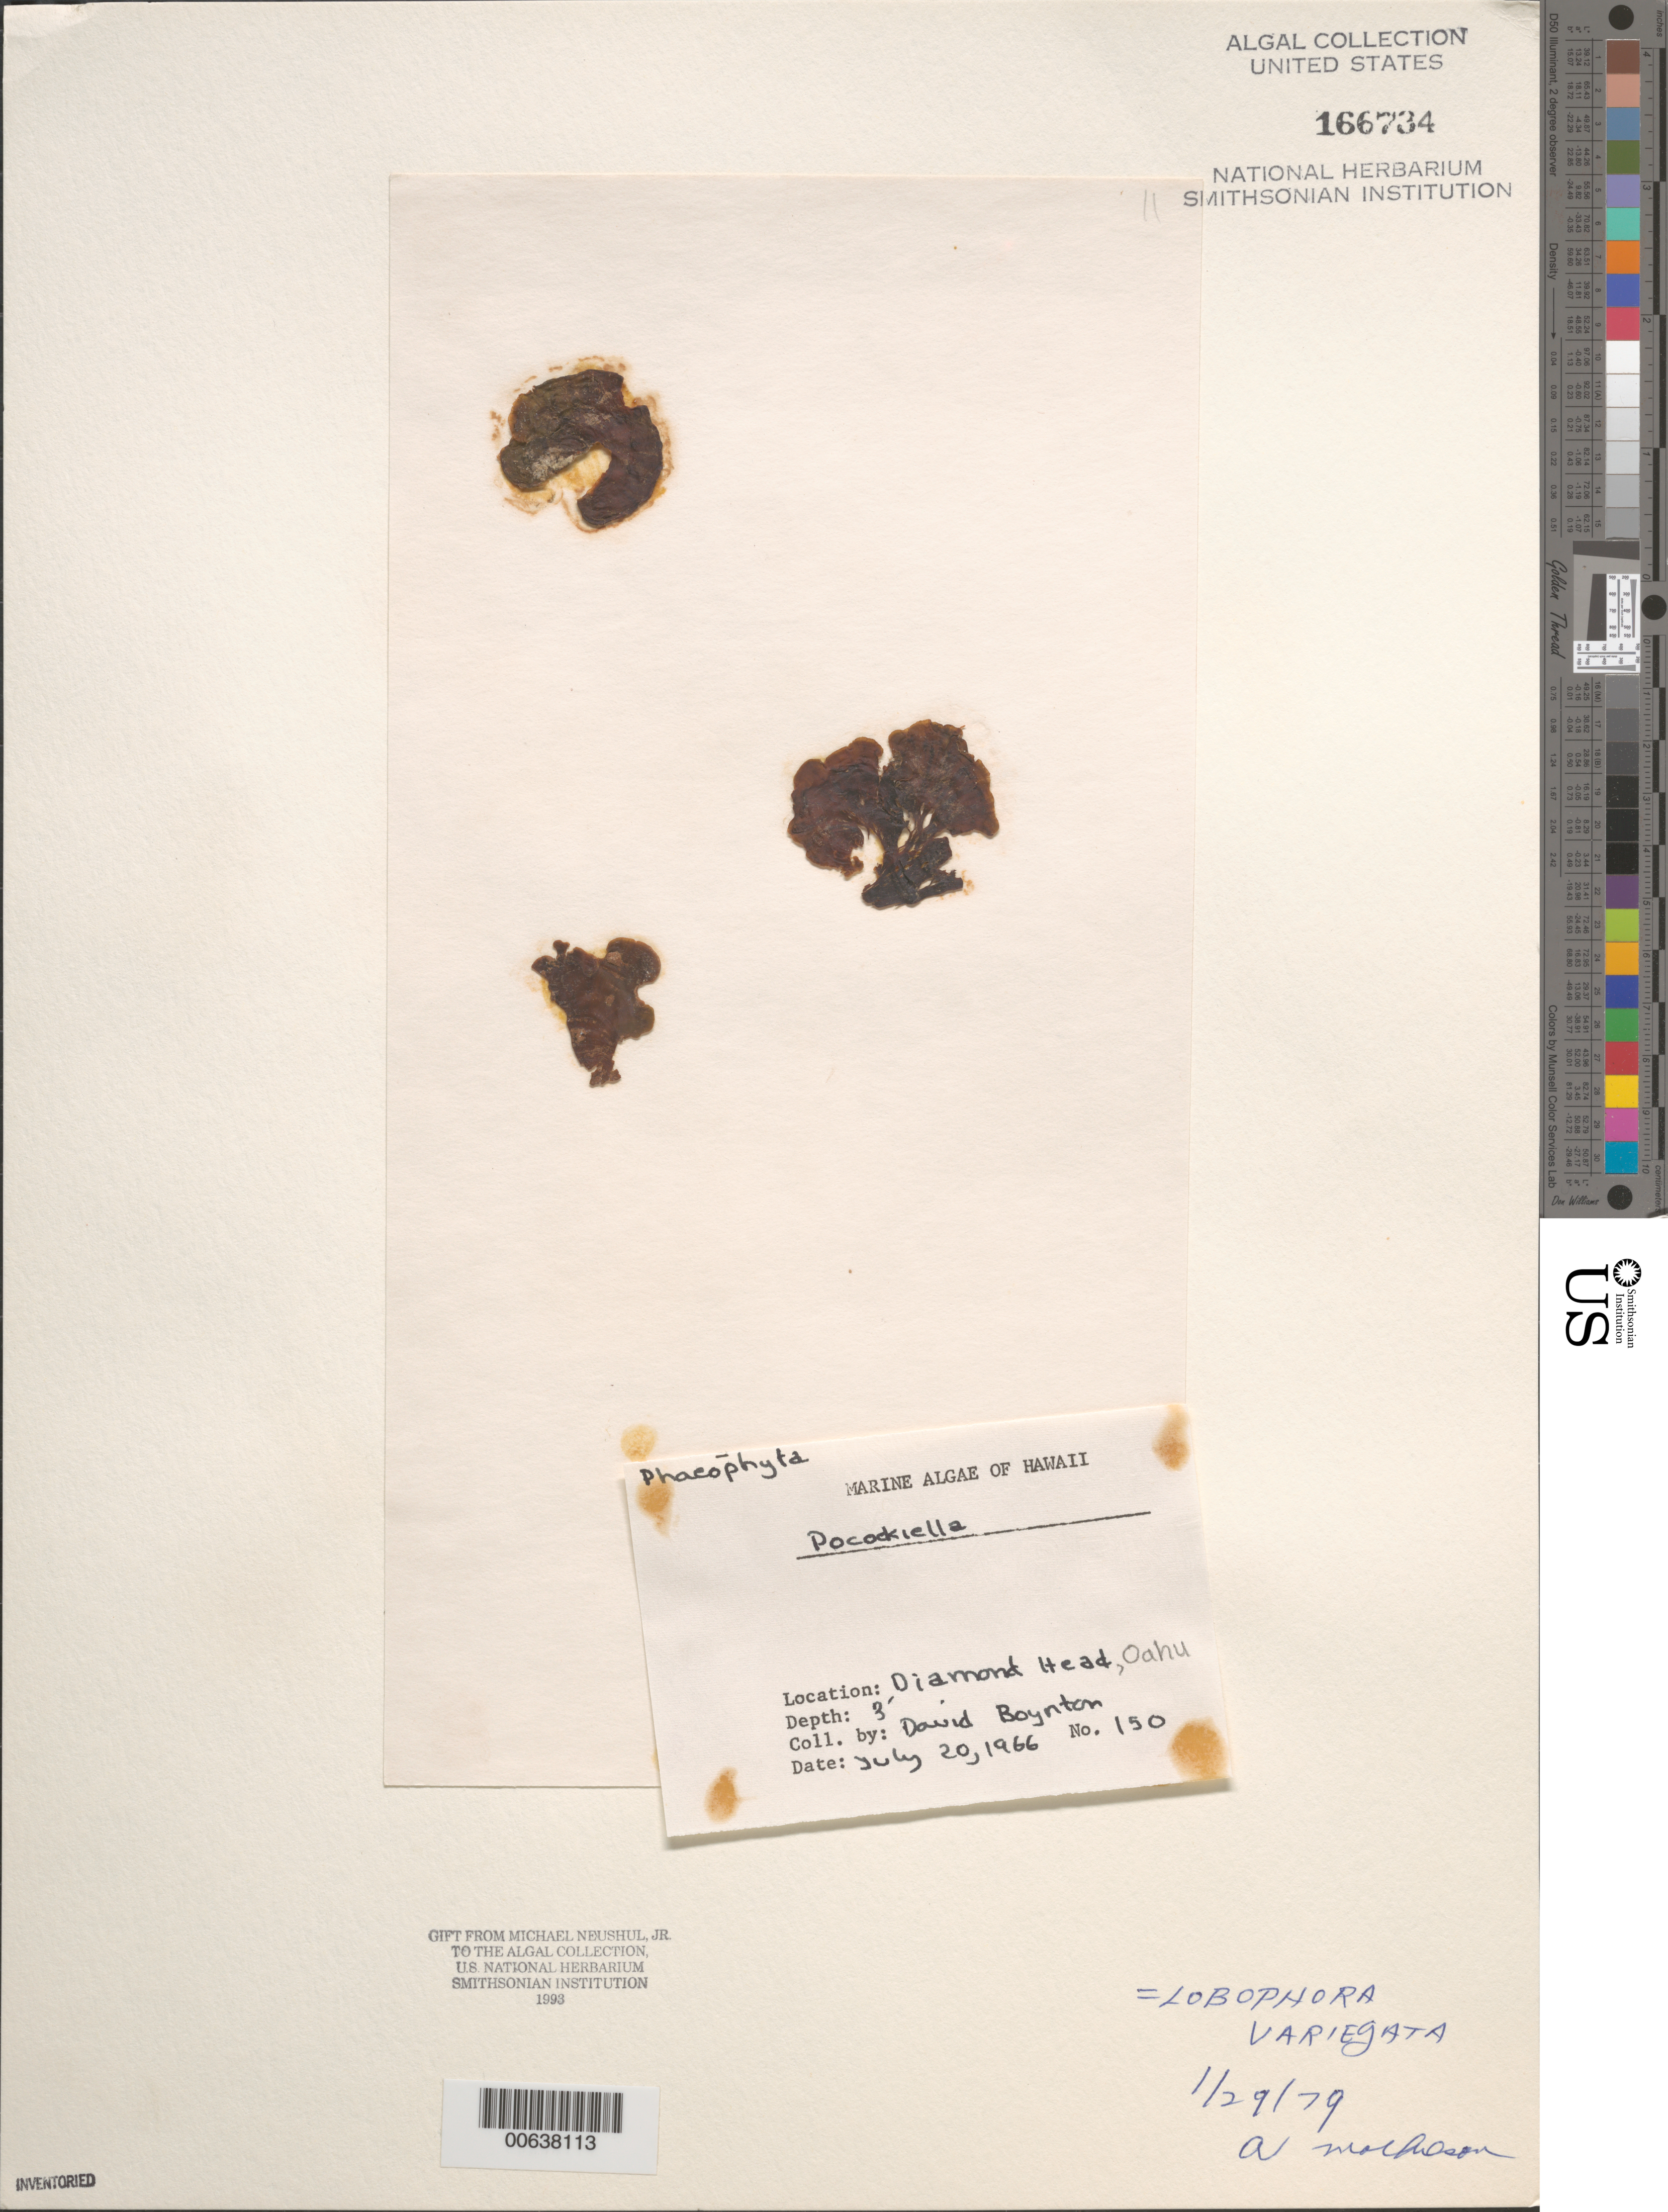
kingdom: Chromista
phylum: Ochrophyta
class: Phaeophyceae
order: Dictyotales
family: Dictyotaceae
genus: Lobophora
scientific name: Lobophora variegata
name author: (J.V.Lamouroux) Womersley & E.C. Oliveira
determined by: Mathieson, A. C.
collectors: D. Boynton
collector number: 150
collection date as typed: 20 Jul 1966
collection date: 1966-07-20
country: United States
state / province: Hawaii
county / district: Honolulu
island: Oahu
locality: Diamond Head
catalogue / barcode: US 166734